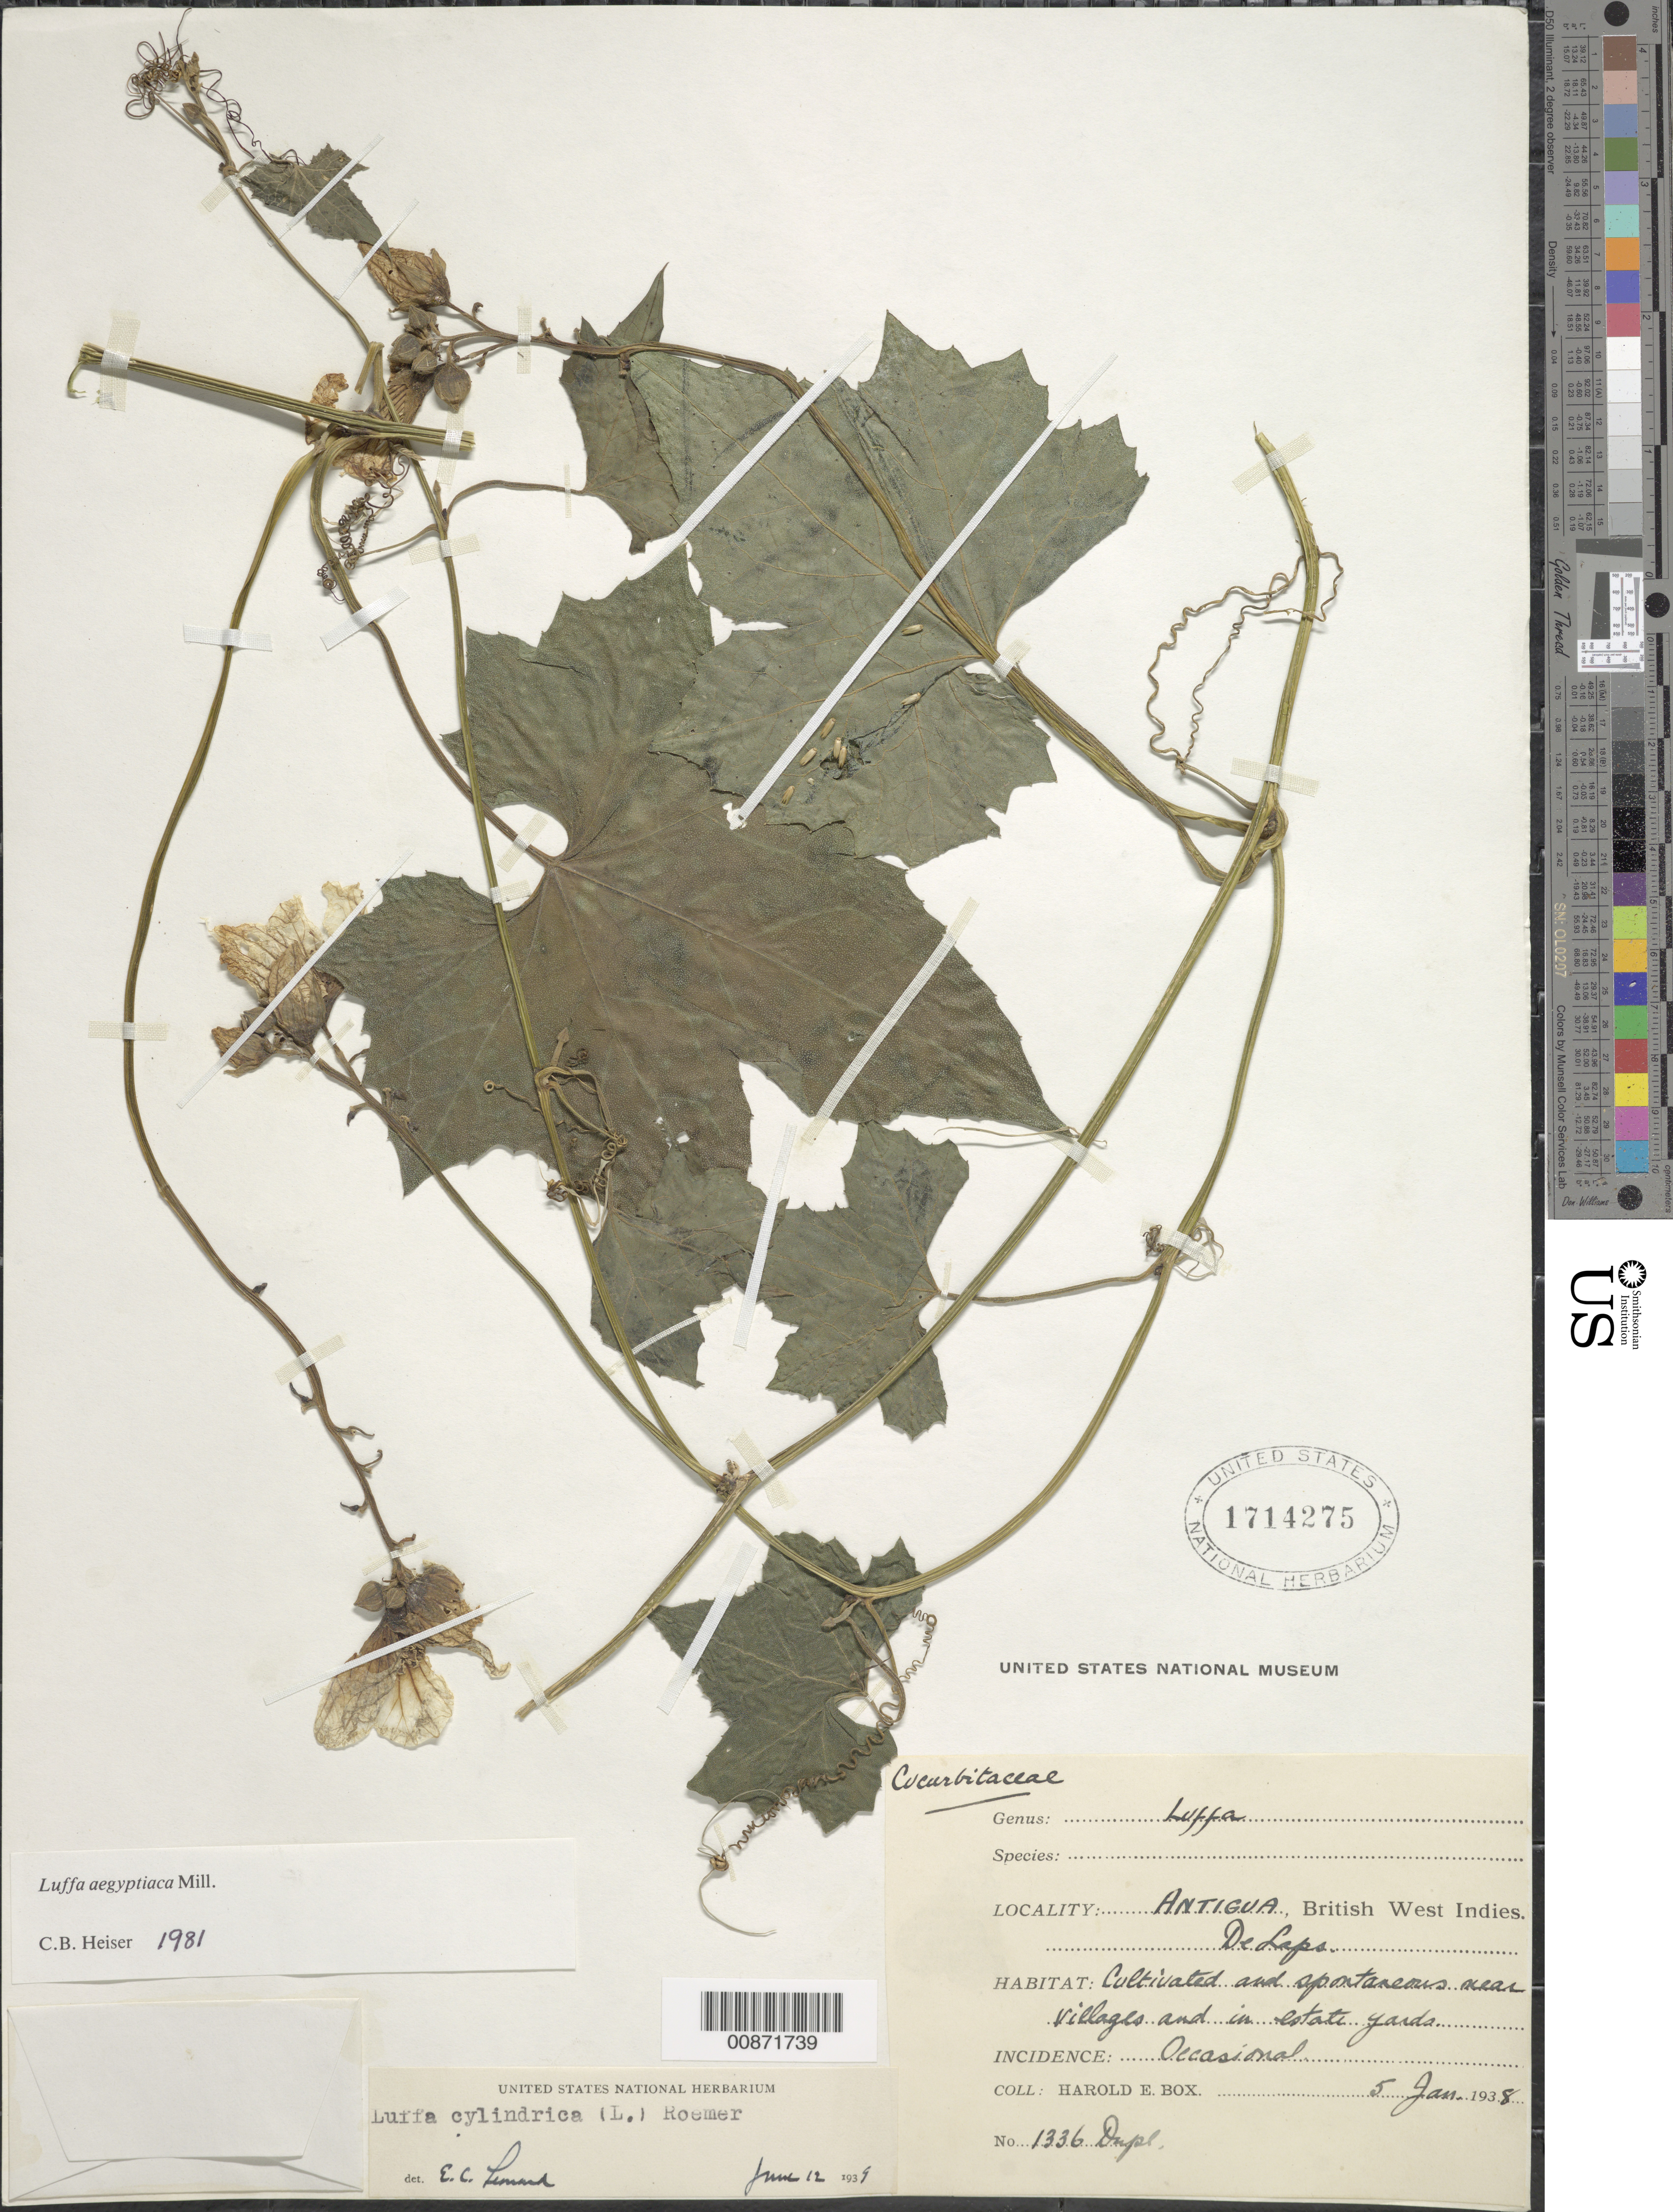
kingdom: Plantae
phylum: Tracheophyta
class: Magnoliopsida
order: Cucurbitales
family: Cucurbitaceae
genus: Luffa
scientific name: Luffa aegyptiaca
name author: Mill.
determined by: Leonard, Emery C., (US)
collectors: H. E. Box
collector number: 1336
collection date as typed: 05 Jan 1938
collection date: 1938-01-05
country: Antigua and Barbuda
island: Leeward Is.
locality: De Laps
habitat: Near villages and in estate yards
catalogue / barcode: US 1714275